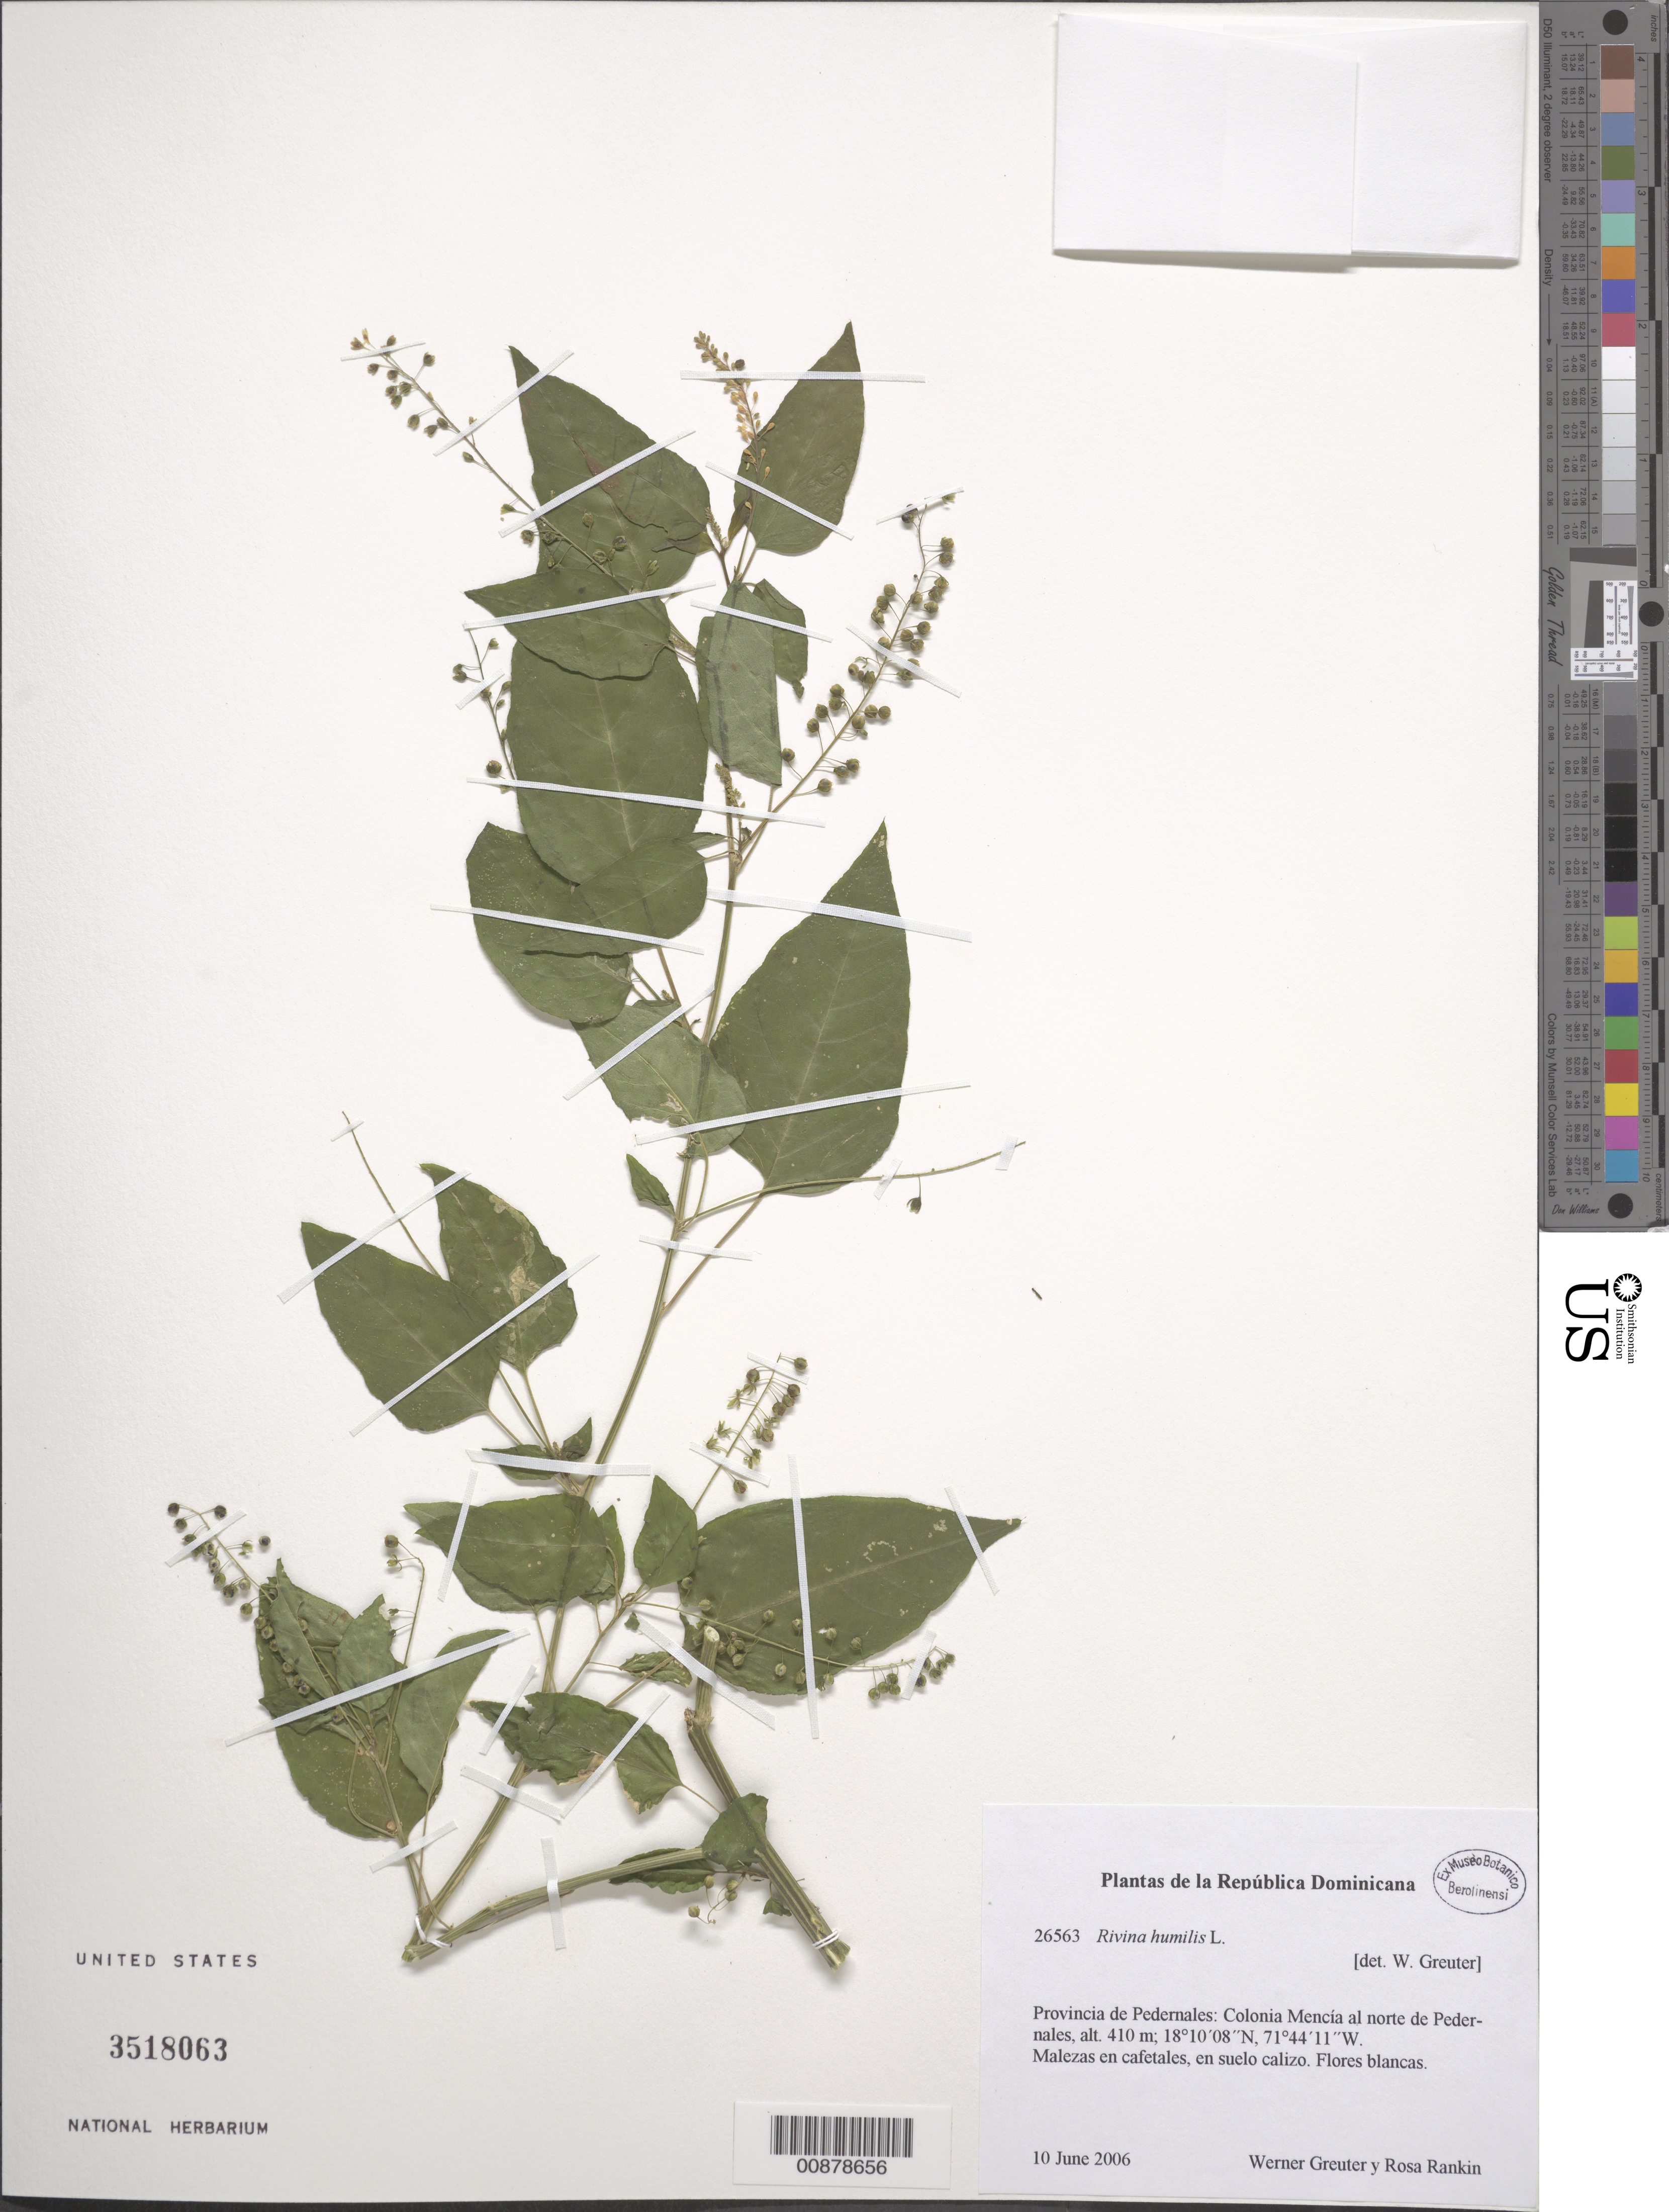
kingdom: Plantae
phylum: Tracheophyta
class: Magnoliopsida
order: Caryophyllales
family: Phytolaccaceae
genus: Rivina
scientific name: Rivina humilis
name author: L.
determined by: Greuter, W.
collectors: W. Greuter & R. Rankin Rodriguez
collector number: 26563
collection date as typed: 10 Jun 2006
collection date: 2006-06-10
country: Dominican Republic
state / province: Pedernales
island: Hispaniola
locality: Colonia Mencía al norte de Pedernales.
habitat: Malezas en cafetales, en suelo calizo.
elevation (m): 410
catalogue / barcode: US 3518063